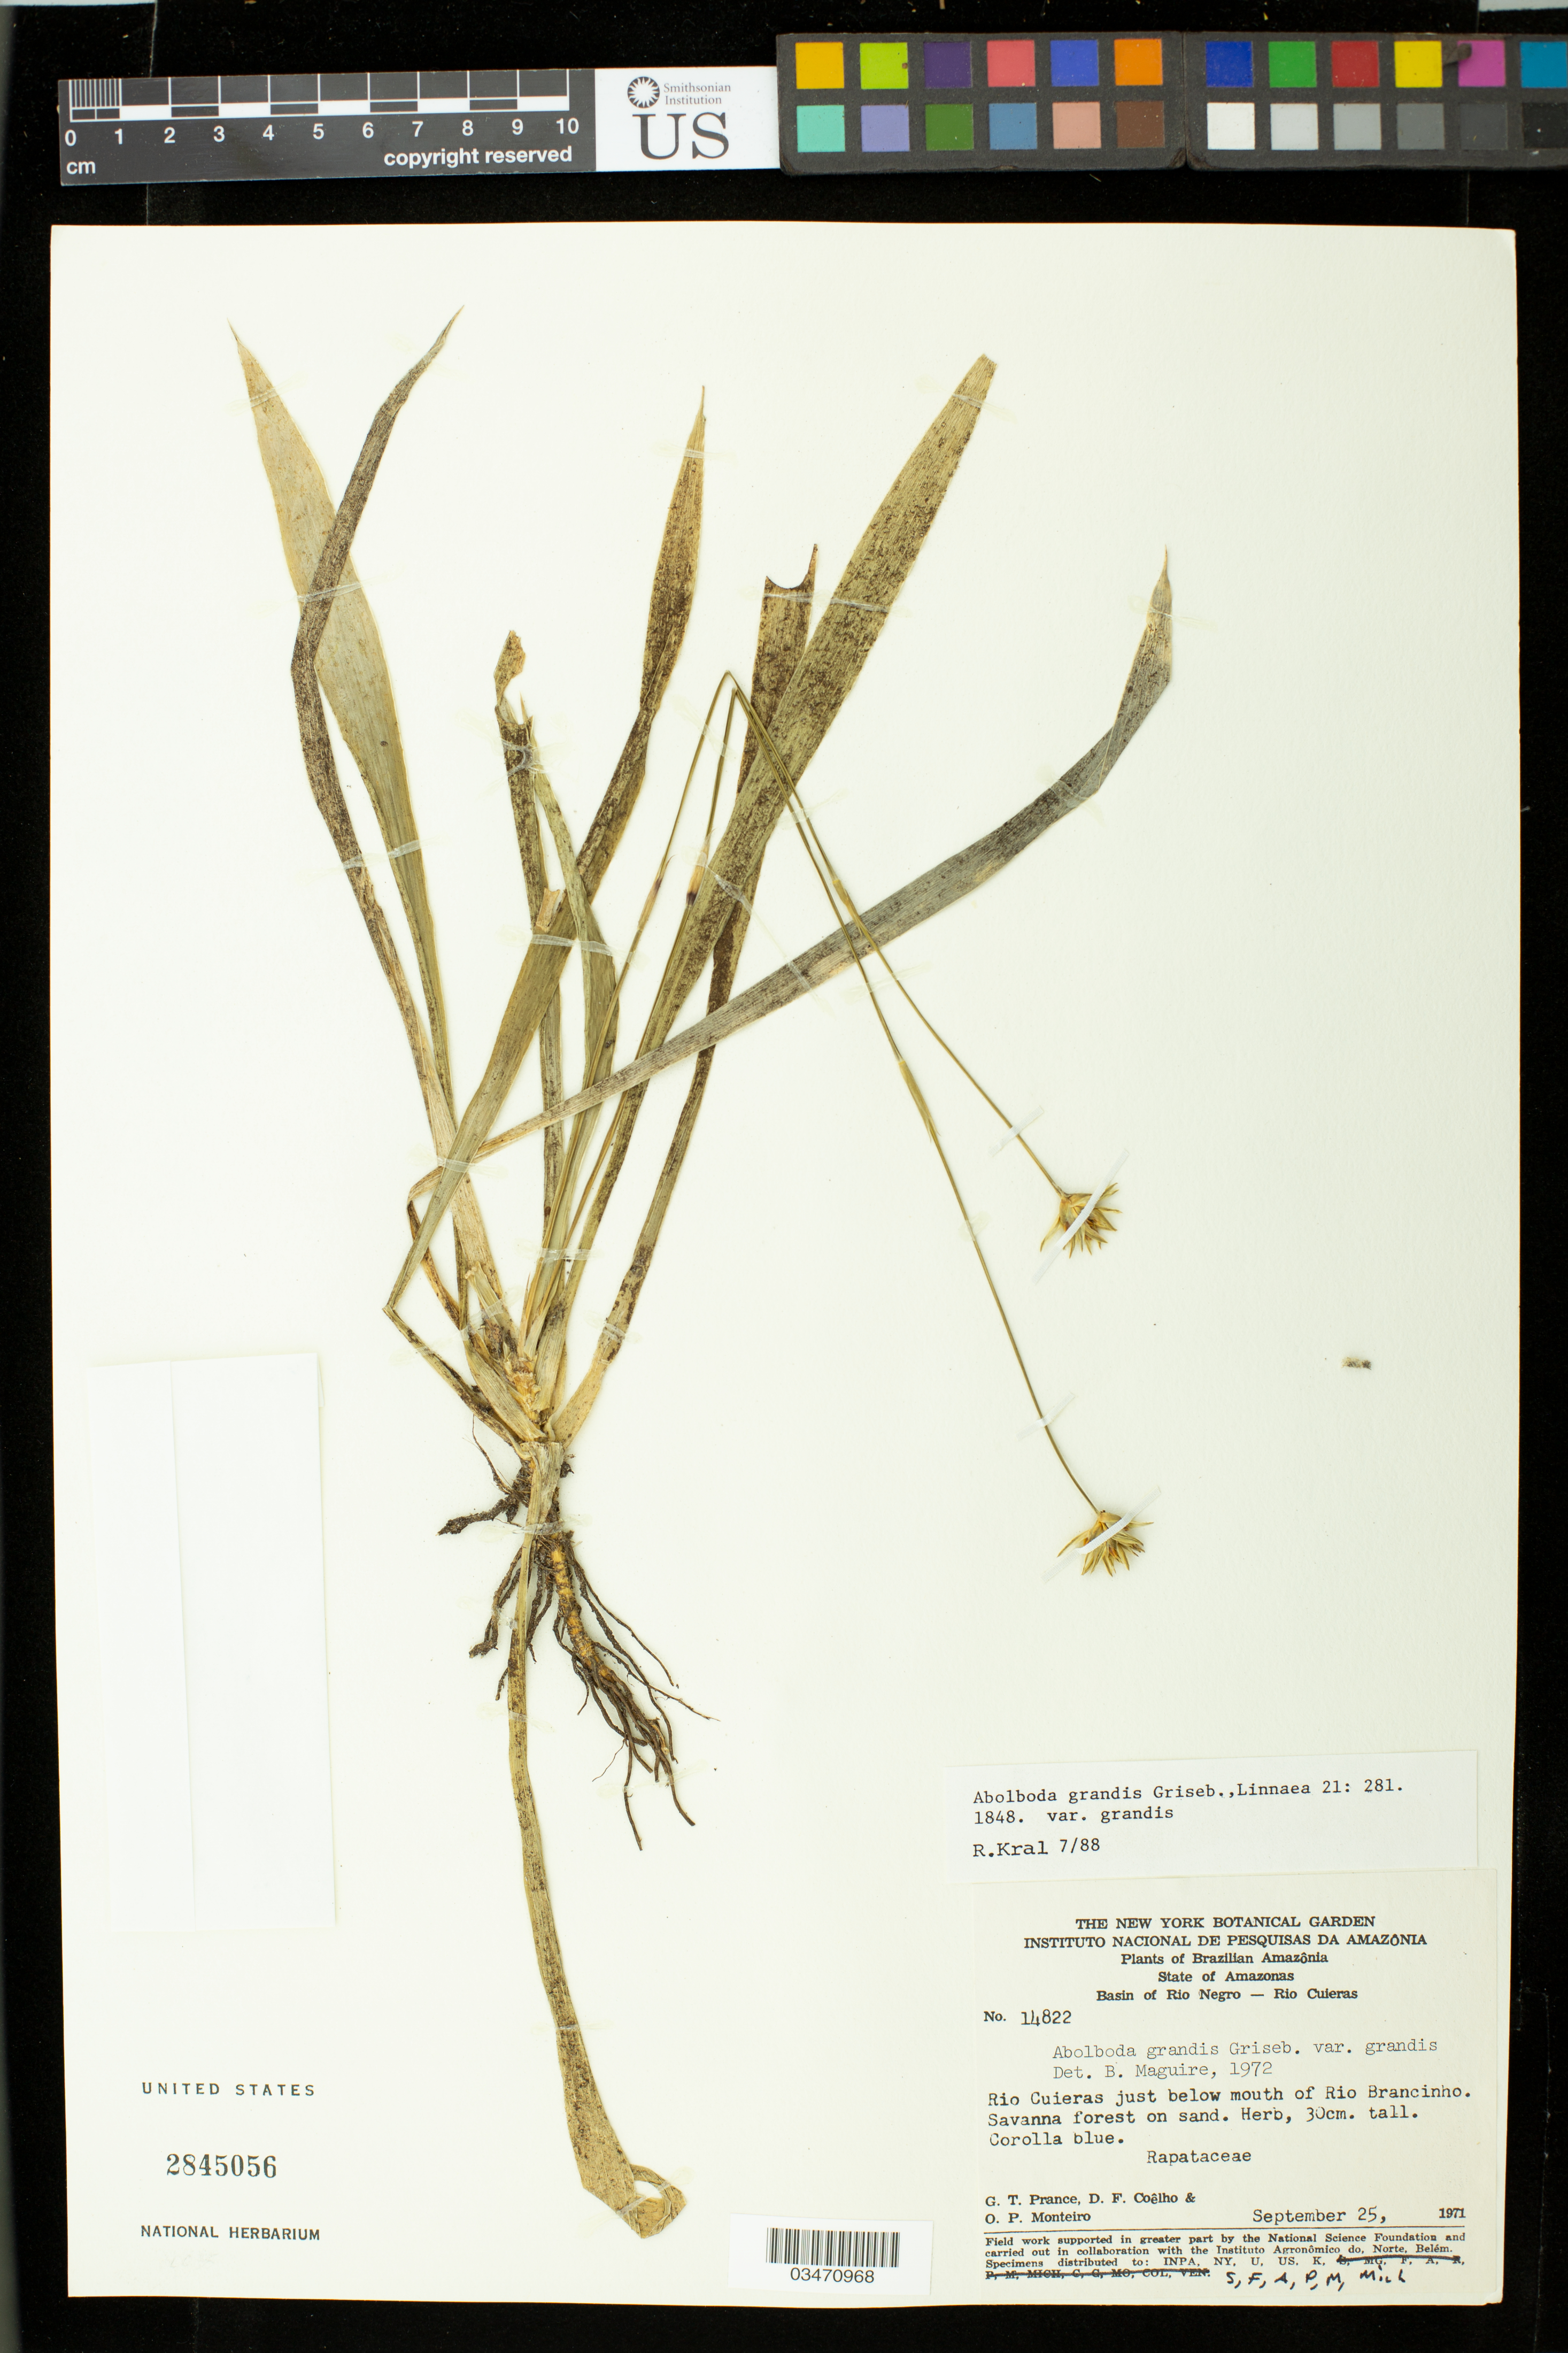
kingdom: Plantae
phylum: Tracheophyta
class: Liliopsida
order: Poales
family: Xyridaceae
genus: Abolboda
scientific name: Abolboda grandis var. grandis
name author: Griseb.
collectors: G. T. Prance, D. F. Coêlho & O. P. Monteiro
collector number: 14822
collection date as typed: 25 Sep 1971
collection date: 1971-09-25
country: Brazil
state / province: Amazonas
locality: Basin of Rio Negro, Rio Cuieras just below mouth of Rio Brancinho.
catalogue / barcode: US 2845056